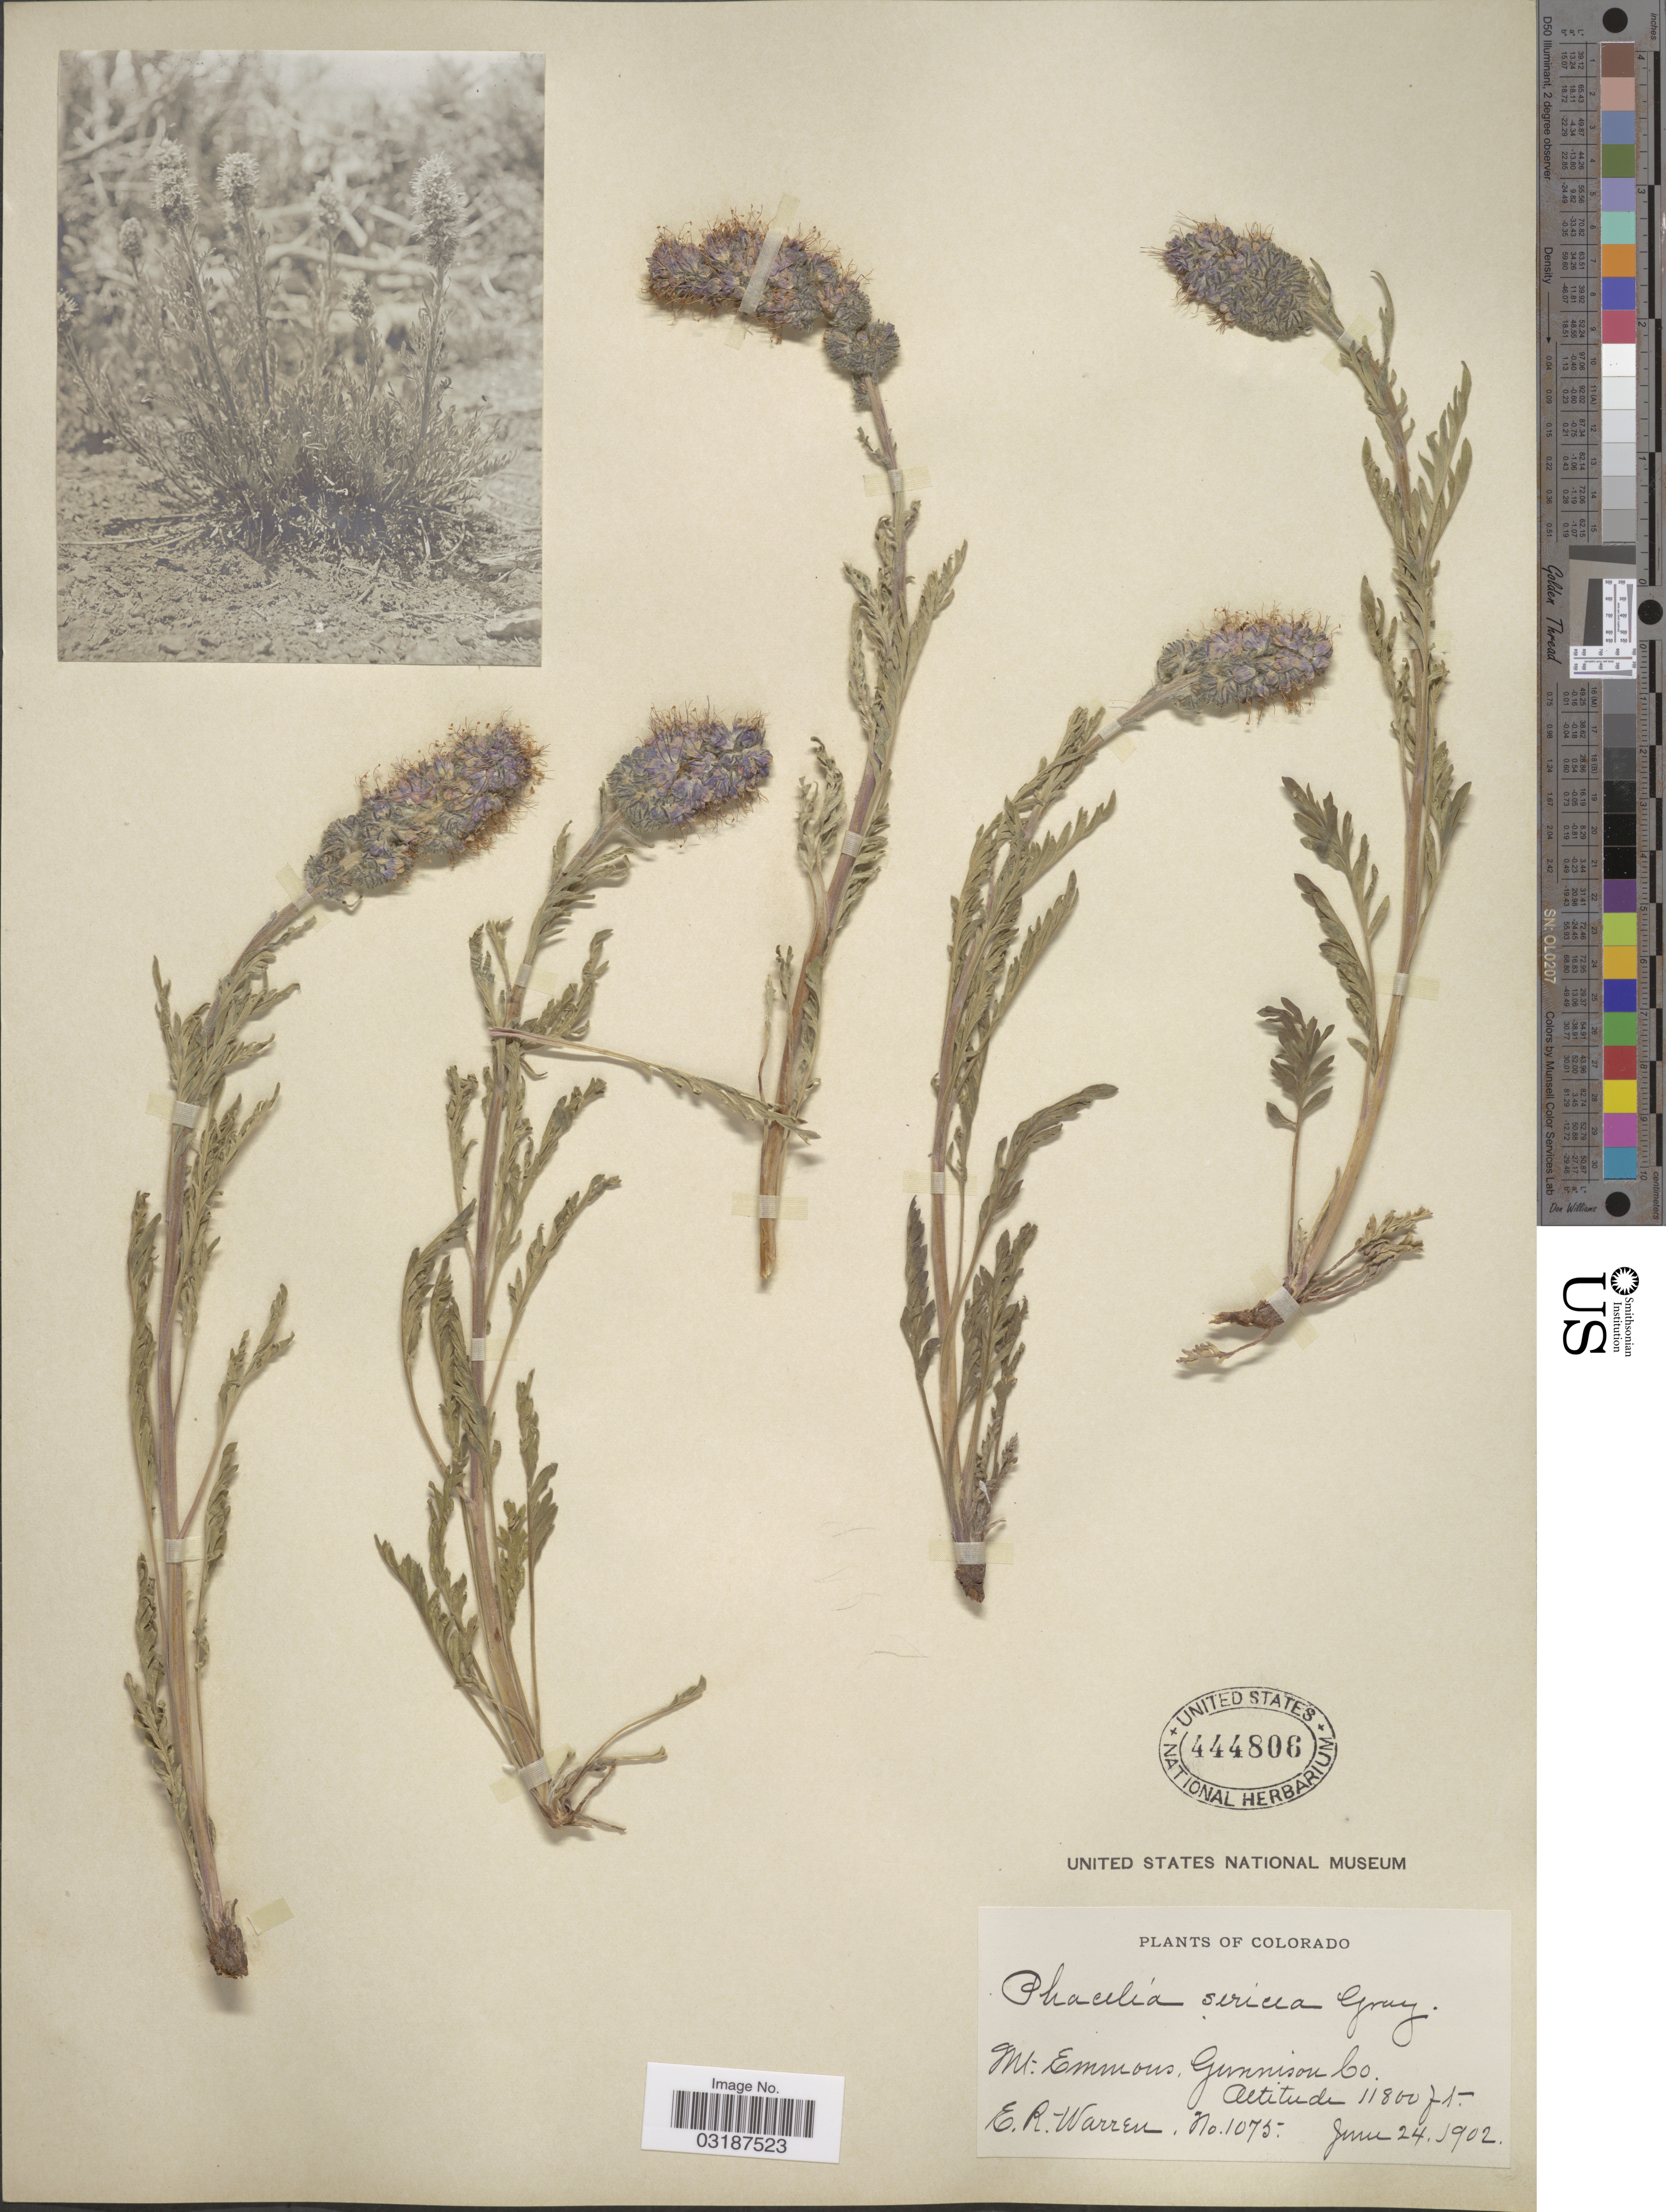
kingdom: Plantae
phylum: Tracheophyta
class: Magnoliopsida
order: Boraginales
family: Hydrophyllaceae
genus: Phacelia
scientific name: Phacelia sericea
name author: (Graham) A. Gray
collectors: E. Warren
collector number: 1075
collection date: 1902-06-24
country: United States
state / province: Colorado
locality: Mt. Emmons. Gunnison Co.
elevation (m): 3597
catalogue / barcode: US 444806